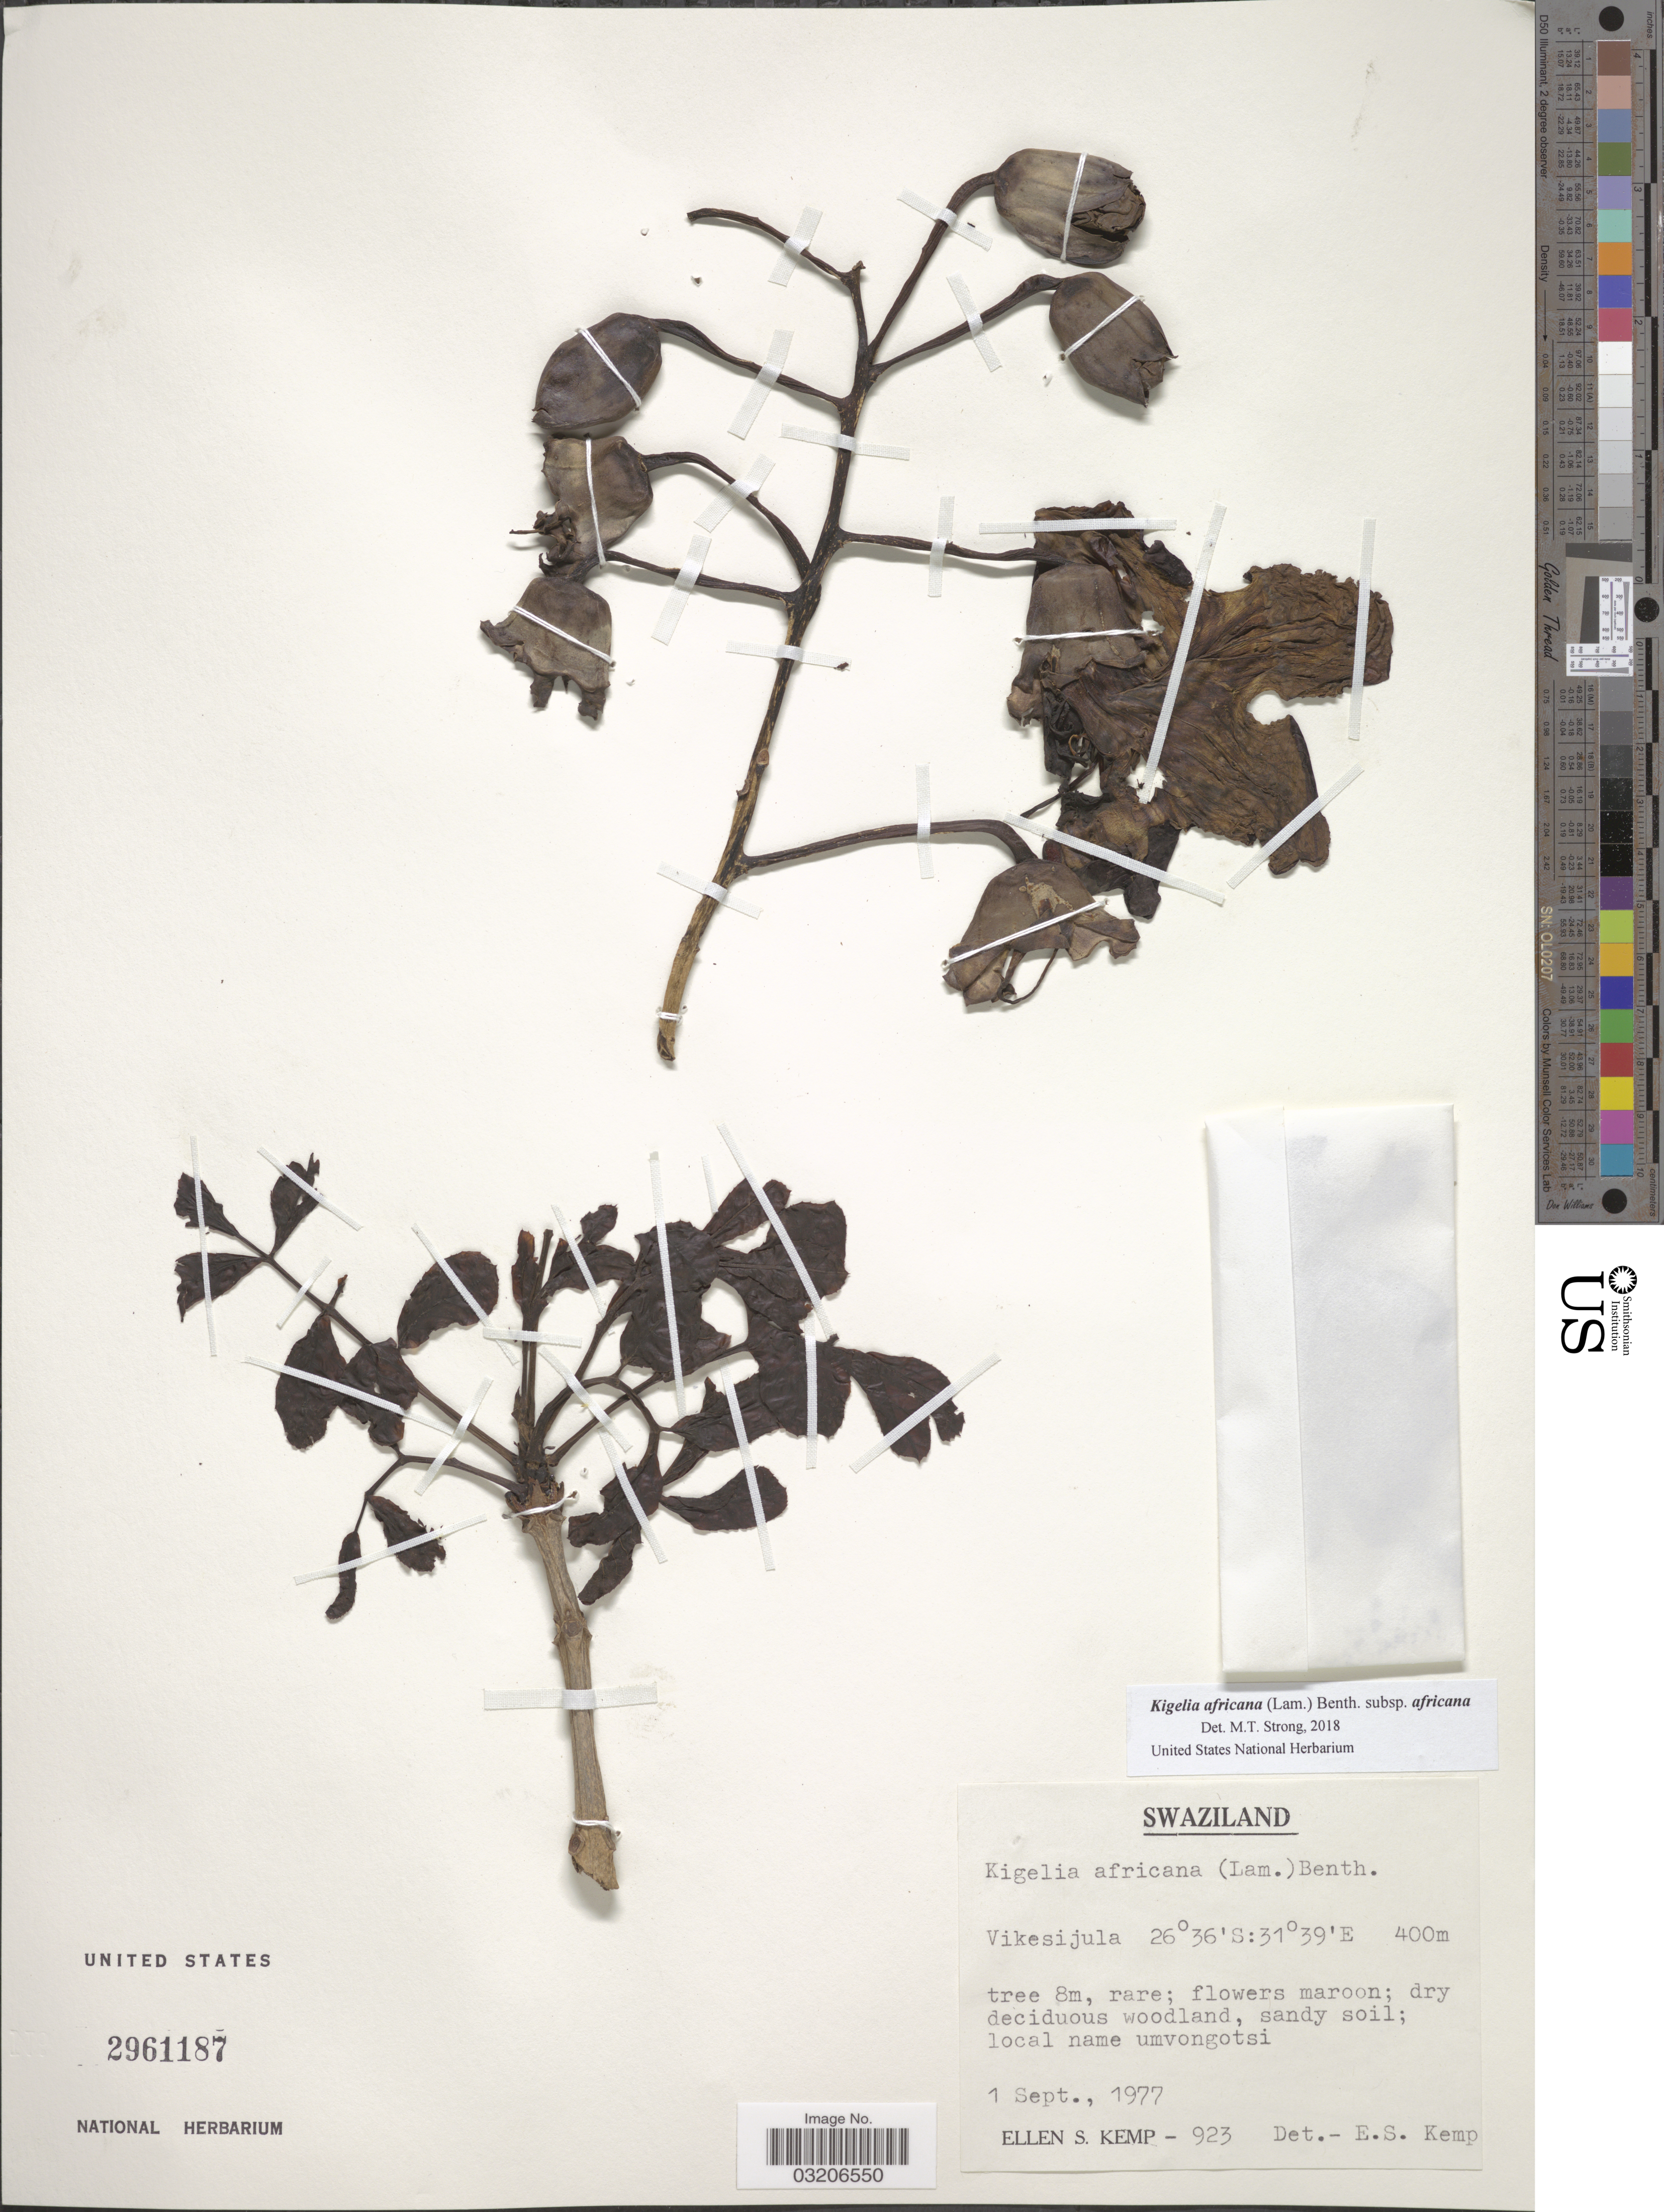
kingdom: Plantae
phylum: Tracheophyta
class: Magnoliopsida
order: Lamiales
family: Bignoniaceae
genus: Kigelia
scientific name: Kigelia africana subsp. africana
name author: (Lam.) Benth.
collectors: E. S. Kemp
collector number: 923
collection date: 1977-09-01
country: Eswatini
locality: Vikesijula.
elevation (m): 400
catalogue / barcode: US 2961187